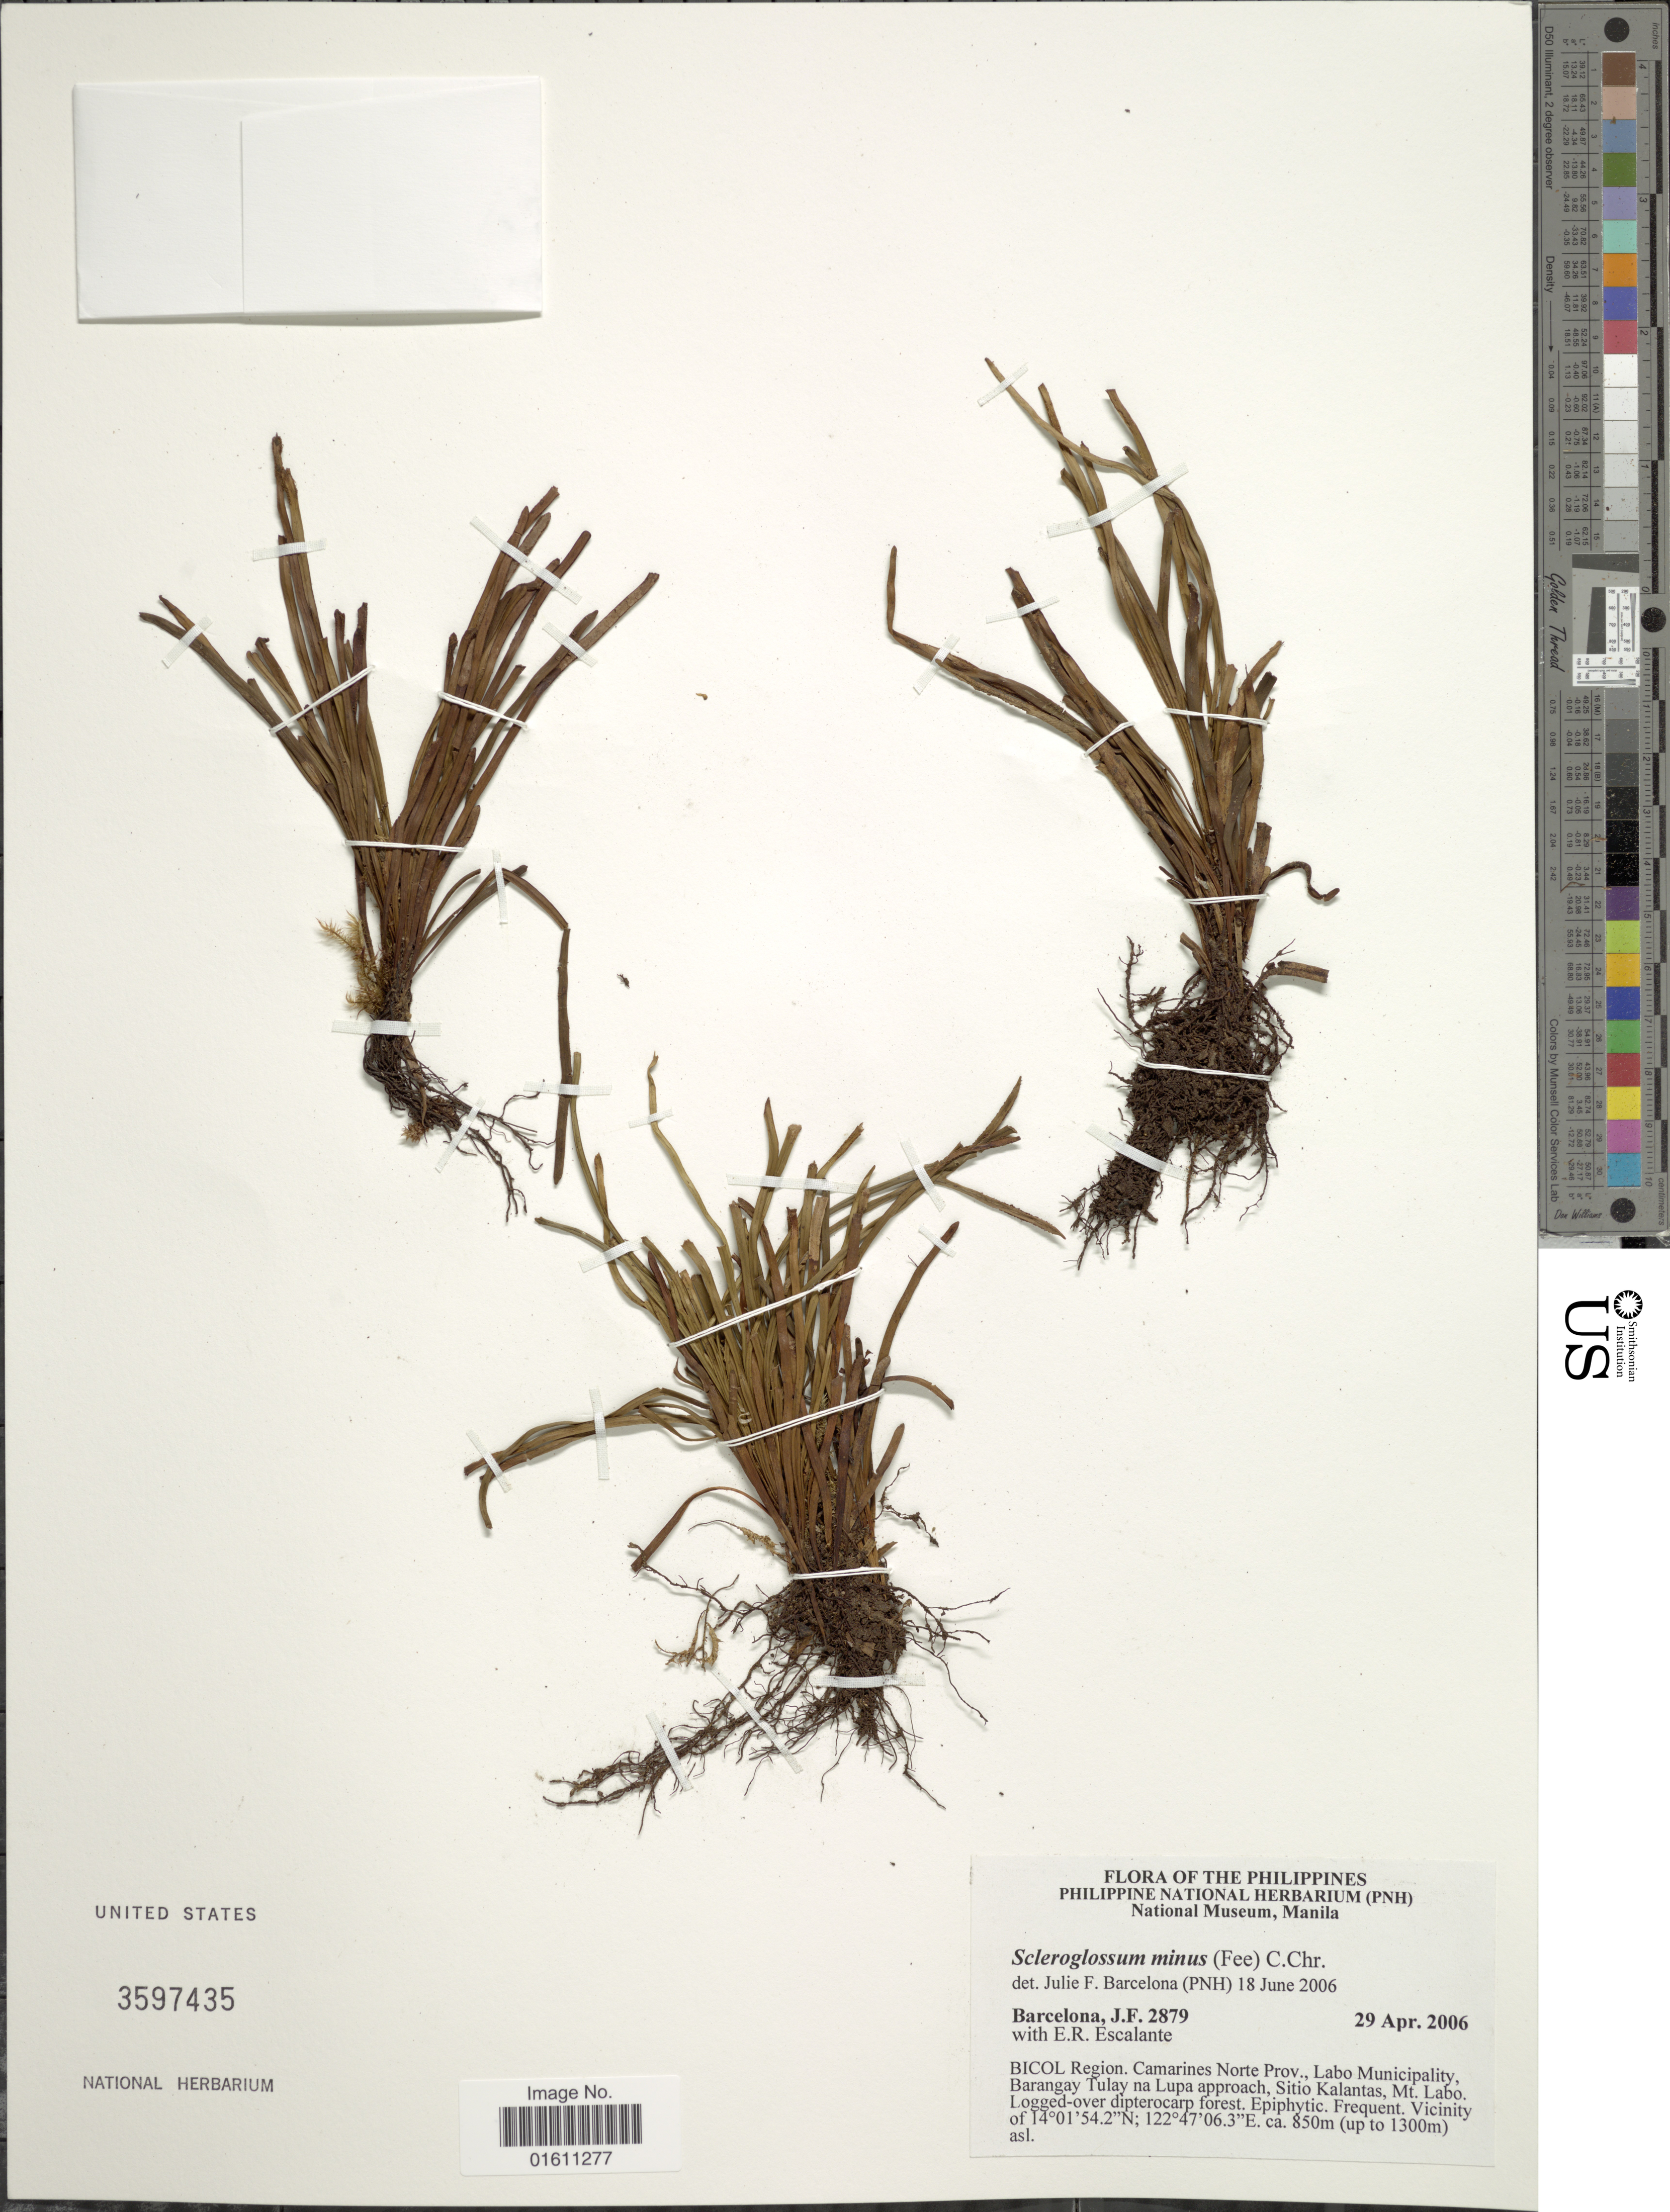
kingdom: Plantae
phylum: Tracheophyta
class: Polypodiopsida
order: Polypodiales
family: Polypodiaceae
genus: Scleroglossum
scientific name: Scleroglossum minus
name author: (Fée) C. Chr.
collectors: J. F. Barcelona & E. Escalante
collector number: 2879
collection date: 2006-04-29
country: Philippines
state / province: Bicol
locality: The Philippines, Bicol Region. Camarines Norte Prov., Labo Municipality, Barangay Tulay na Lupa approach, Sitio Kalantas, Mt. Labo.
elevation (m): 850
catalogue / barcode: US 3597435